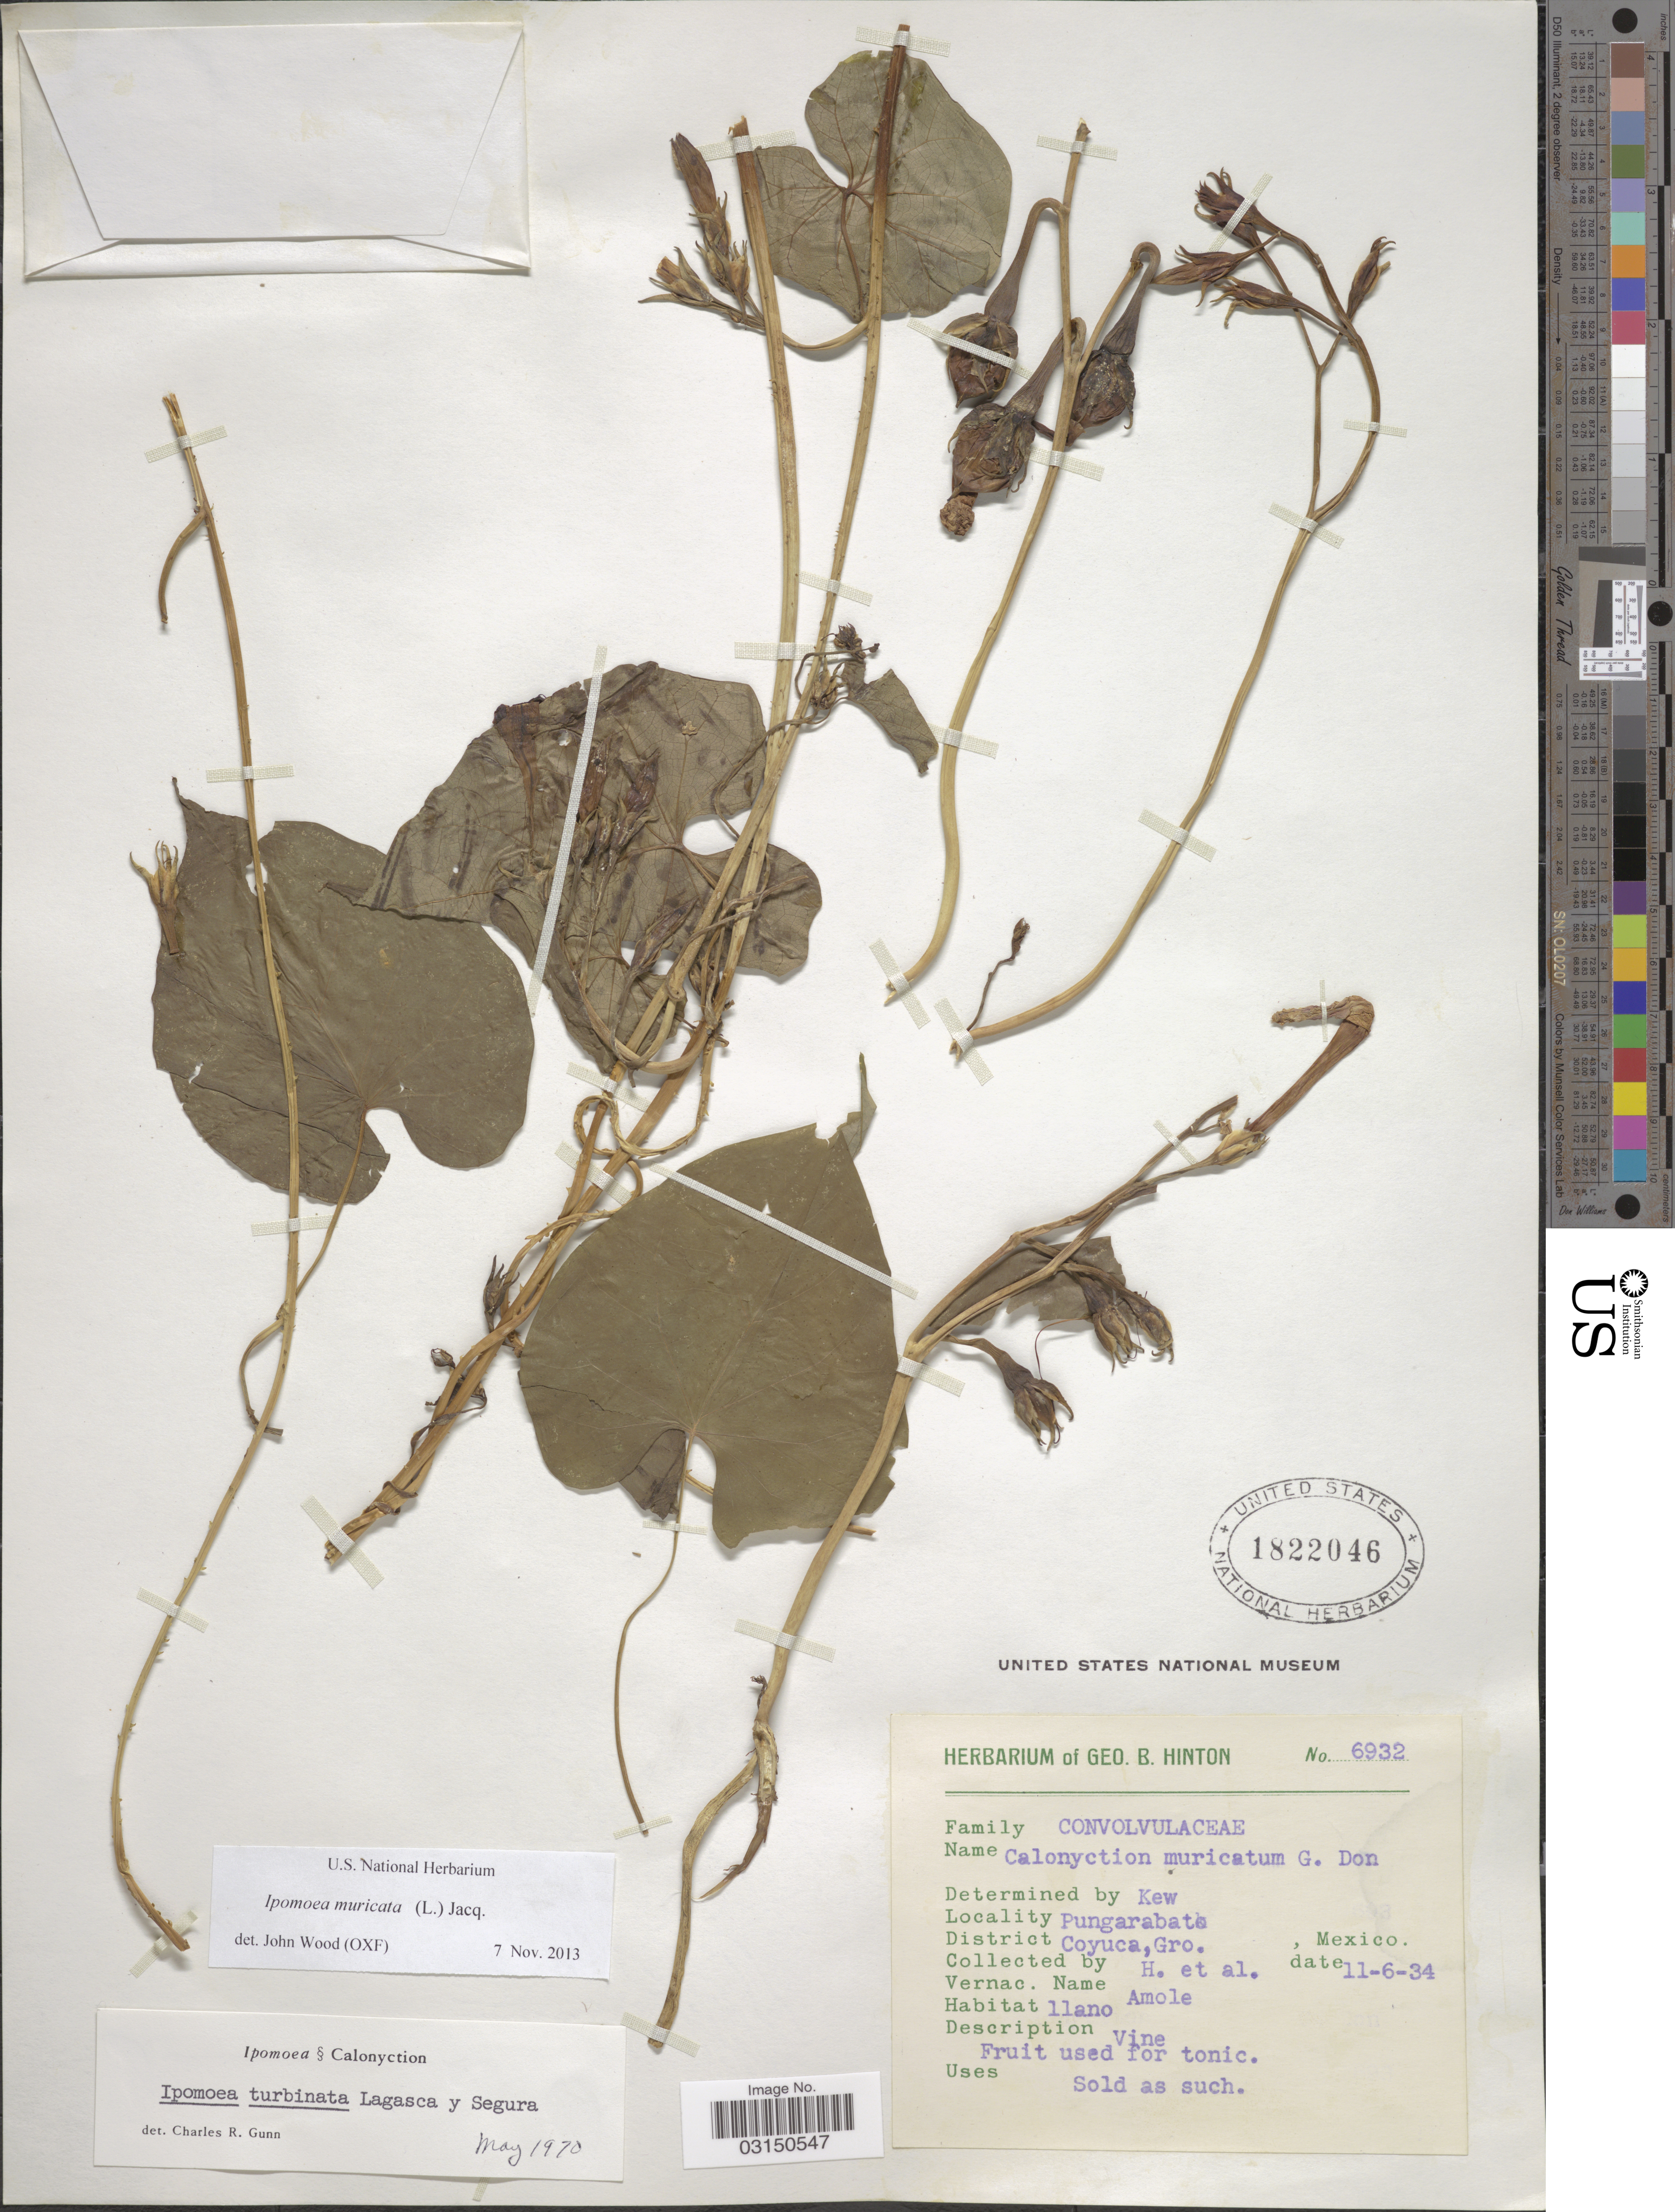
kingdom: Plantae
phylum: Tracheophyta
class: Magnoliopsida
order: Solanales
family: Convolvulaceae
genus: Ipomoea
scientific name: Ipomoea muricata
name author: (L.) Jacq.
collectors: G. B. Hinton & et al.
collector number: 6932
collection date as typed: Transcribed d/m/y: 11/6/34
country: Mexico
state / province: Guerrero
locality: Pungarabato. District Coyuca.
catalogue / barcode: US 1822046